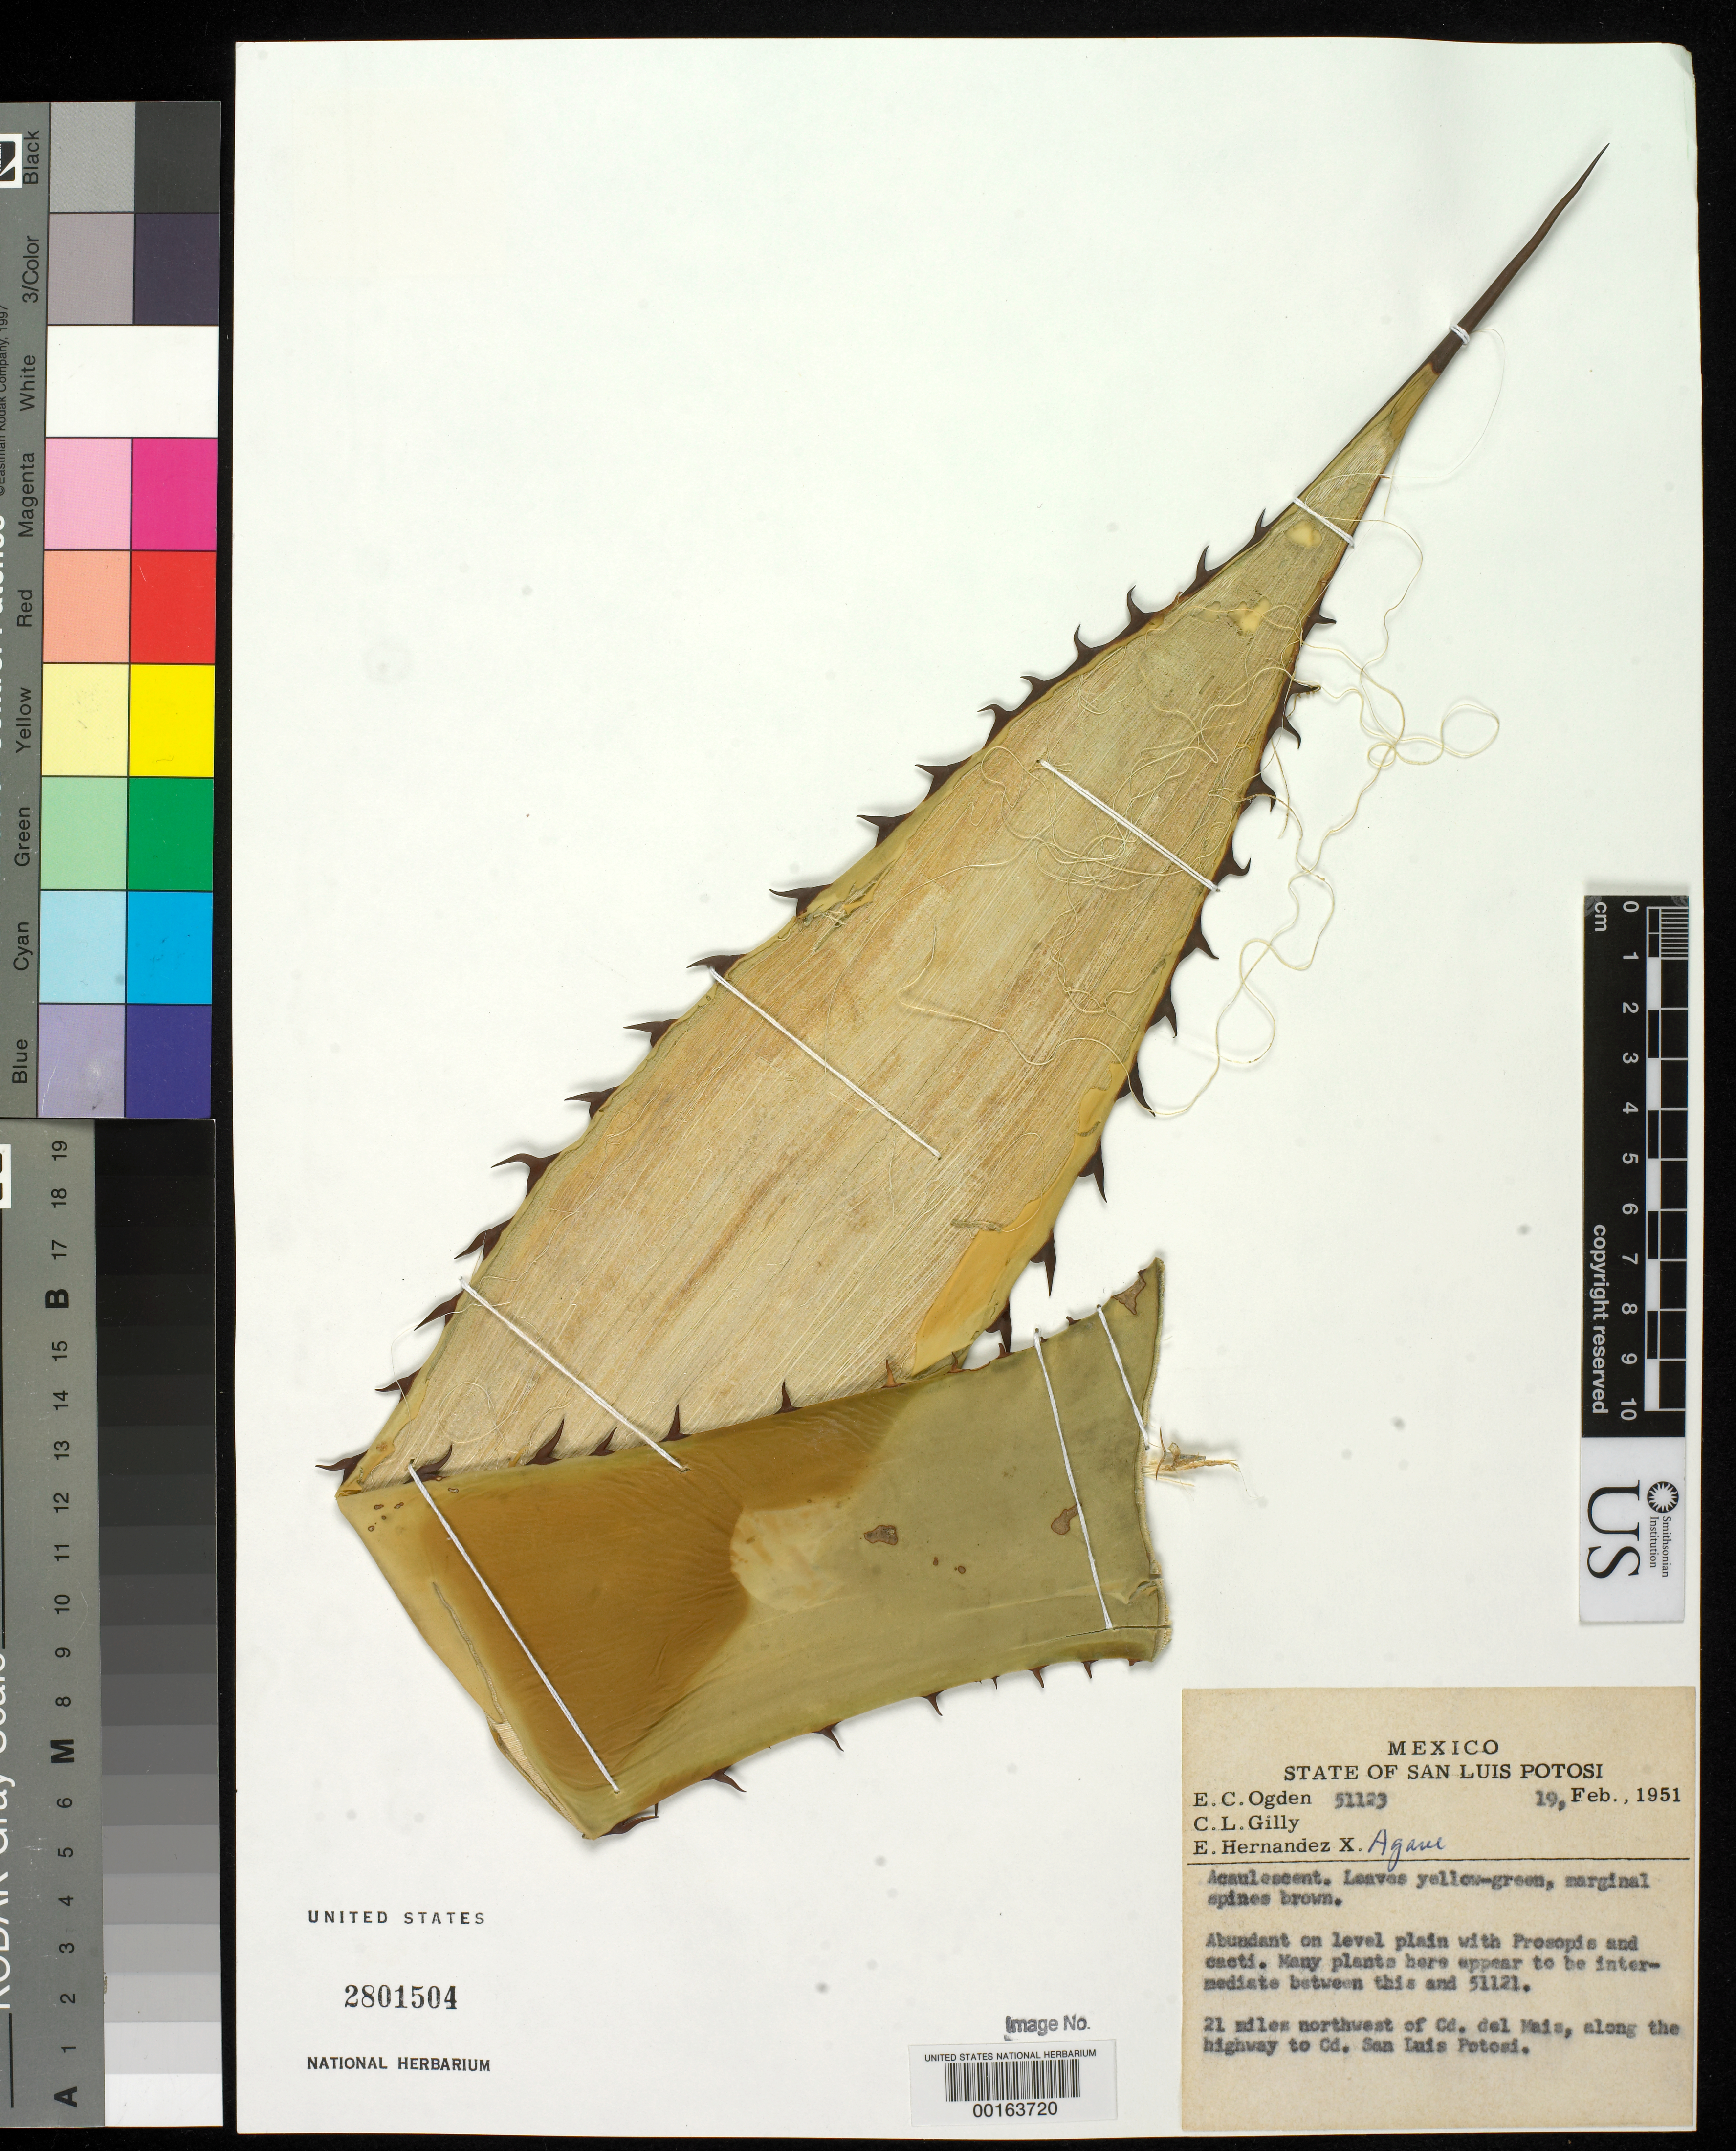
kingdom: Plantae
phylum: Tracheophyta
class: Liliopsida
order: Asparagales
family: Asparagaceae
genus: Agave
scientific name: Agave sp.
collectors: E. C. Ogden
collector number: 51123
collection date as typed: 19 Feb 1951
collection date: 1951-02-19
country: Mexico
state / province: San Luis Potosí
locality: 21 mi NW of Cd del Mais, along the highway to Cd San Luis Potosi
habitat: Level plain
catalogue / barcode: US 2801504